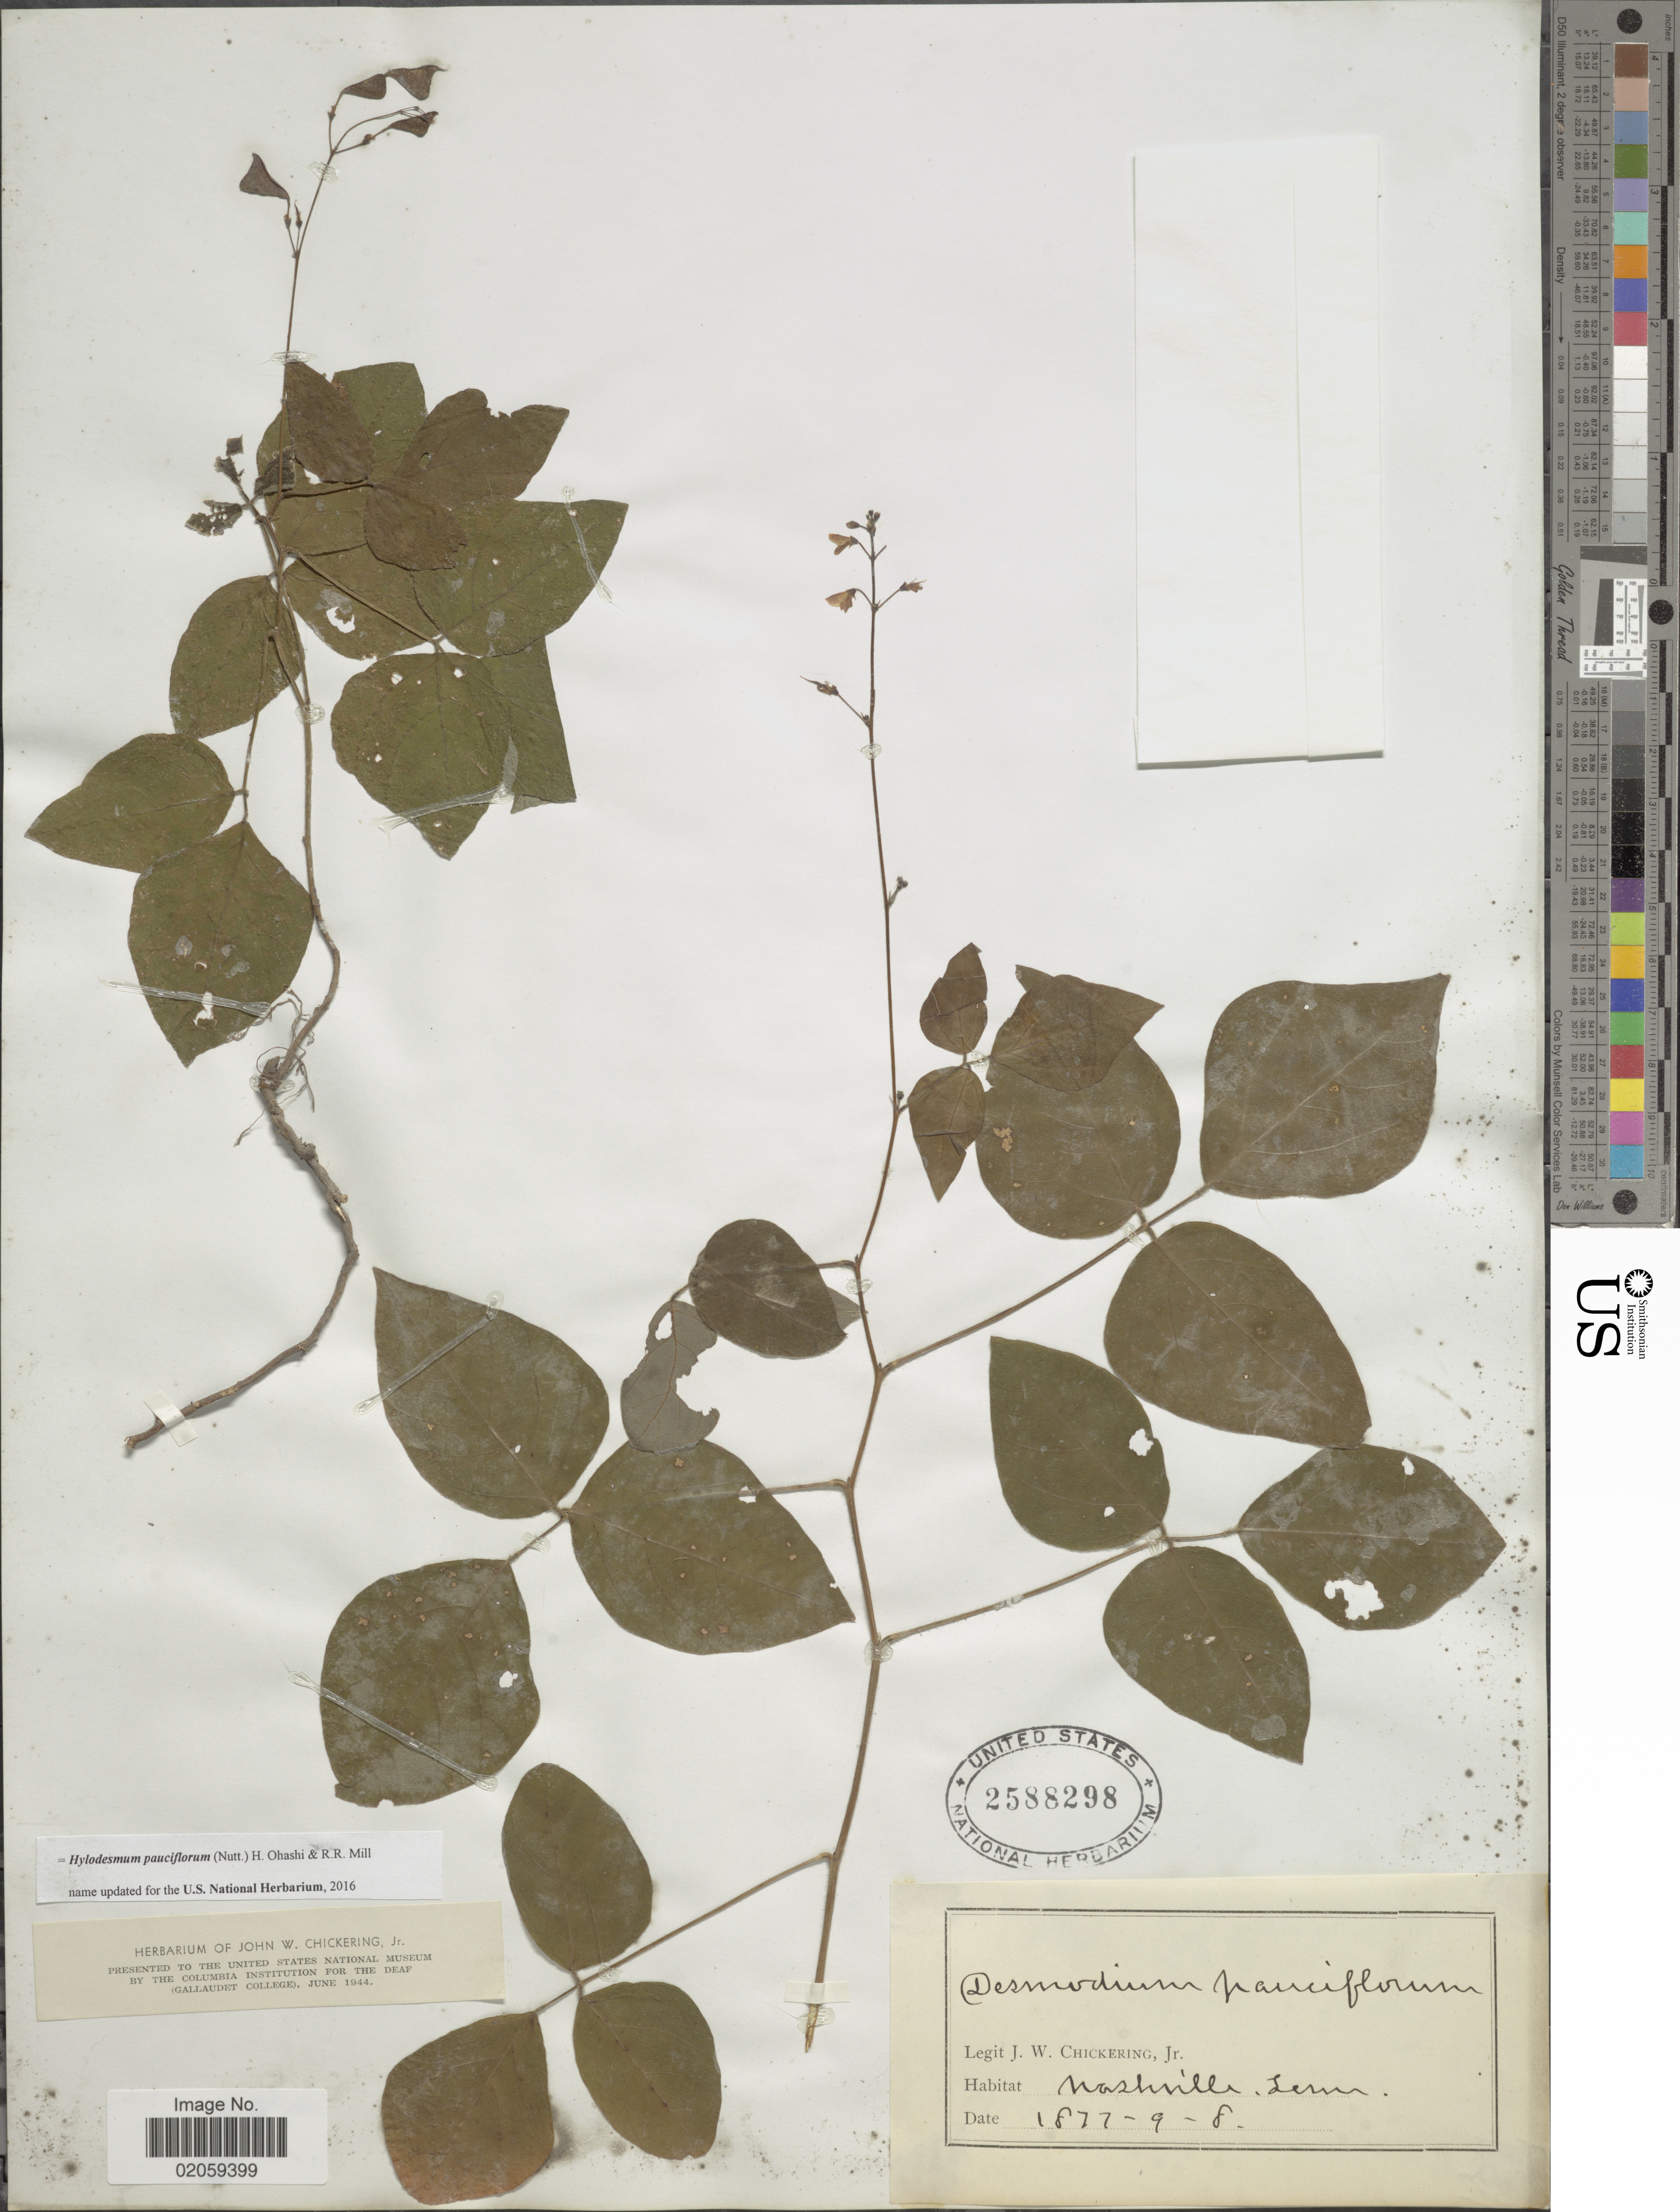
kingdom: Plantae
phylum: Tracheophyta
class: Magnoliopsida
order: Fabales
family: Fabaceae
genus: Hylodesmum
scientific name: Hylodesmum pauciflorum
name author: (Nutt.) H. Ohashi & R.R. Mill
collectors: J. Chickering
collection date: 1877-08-09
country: United States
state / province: Tennessee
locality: Nashville, Tenn.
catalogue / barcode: US 2588298